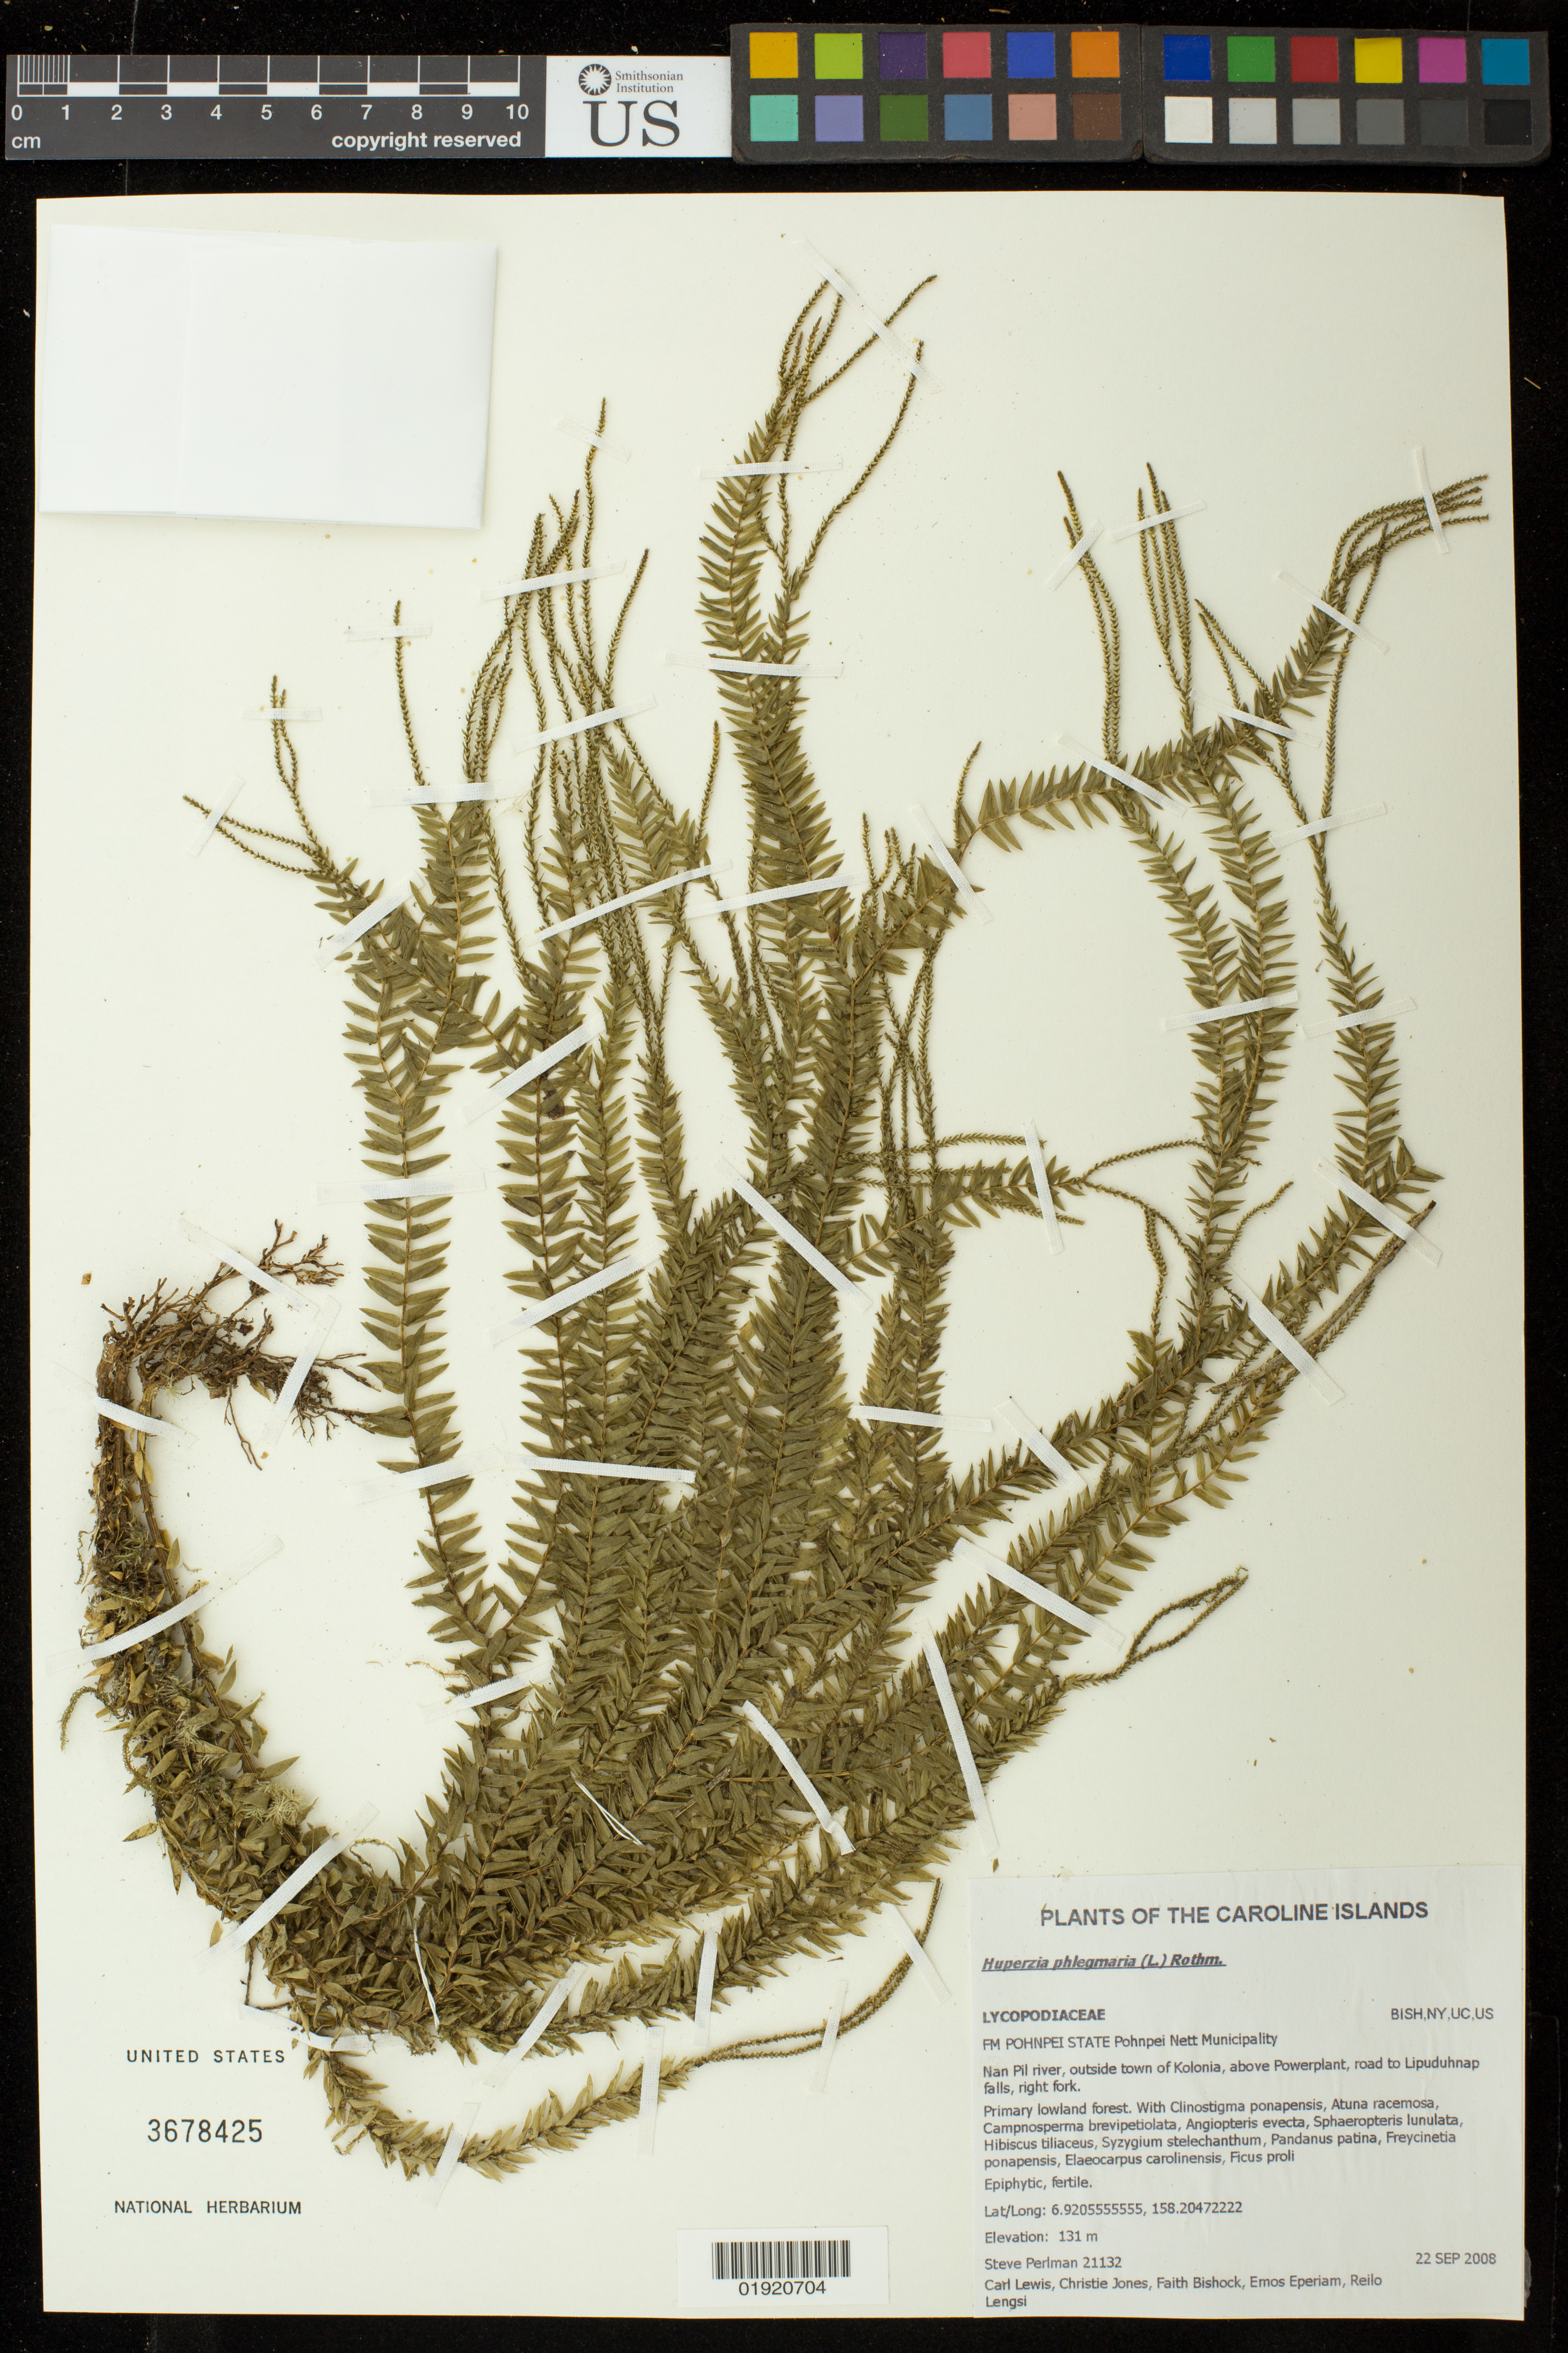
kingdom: Plantae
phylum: Tracheophyta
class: Lycopodiopsida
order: Lycopodiales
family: Lycopodiaceae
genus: Phlegmariurus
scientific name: Phlegmariurus phlegmaria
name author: (L.) Holub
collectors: S. Perlman, C. Lewis, C. Jones, F. Bishock, E. Eperiam & L. Reilo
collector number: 21132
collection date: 2008-09-22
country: Micronesia, Federated States of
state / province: Pohnpei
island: Pohnpei [Ponape]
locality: Pohnpei State Pohnpei Nett Municipality. Nan Pil river, outside town of Kolonia, above Powerplant, road to Lipuduhnap falls, right fork.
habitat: Primary lowland forest.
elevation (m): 131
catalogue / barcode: US 3678425